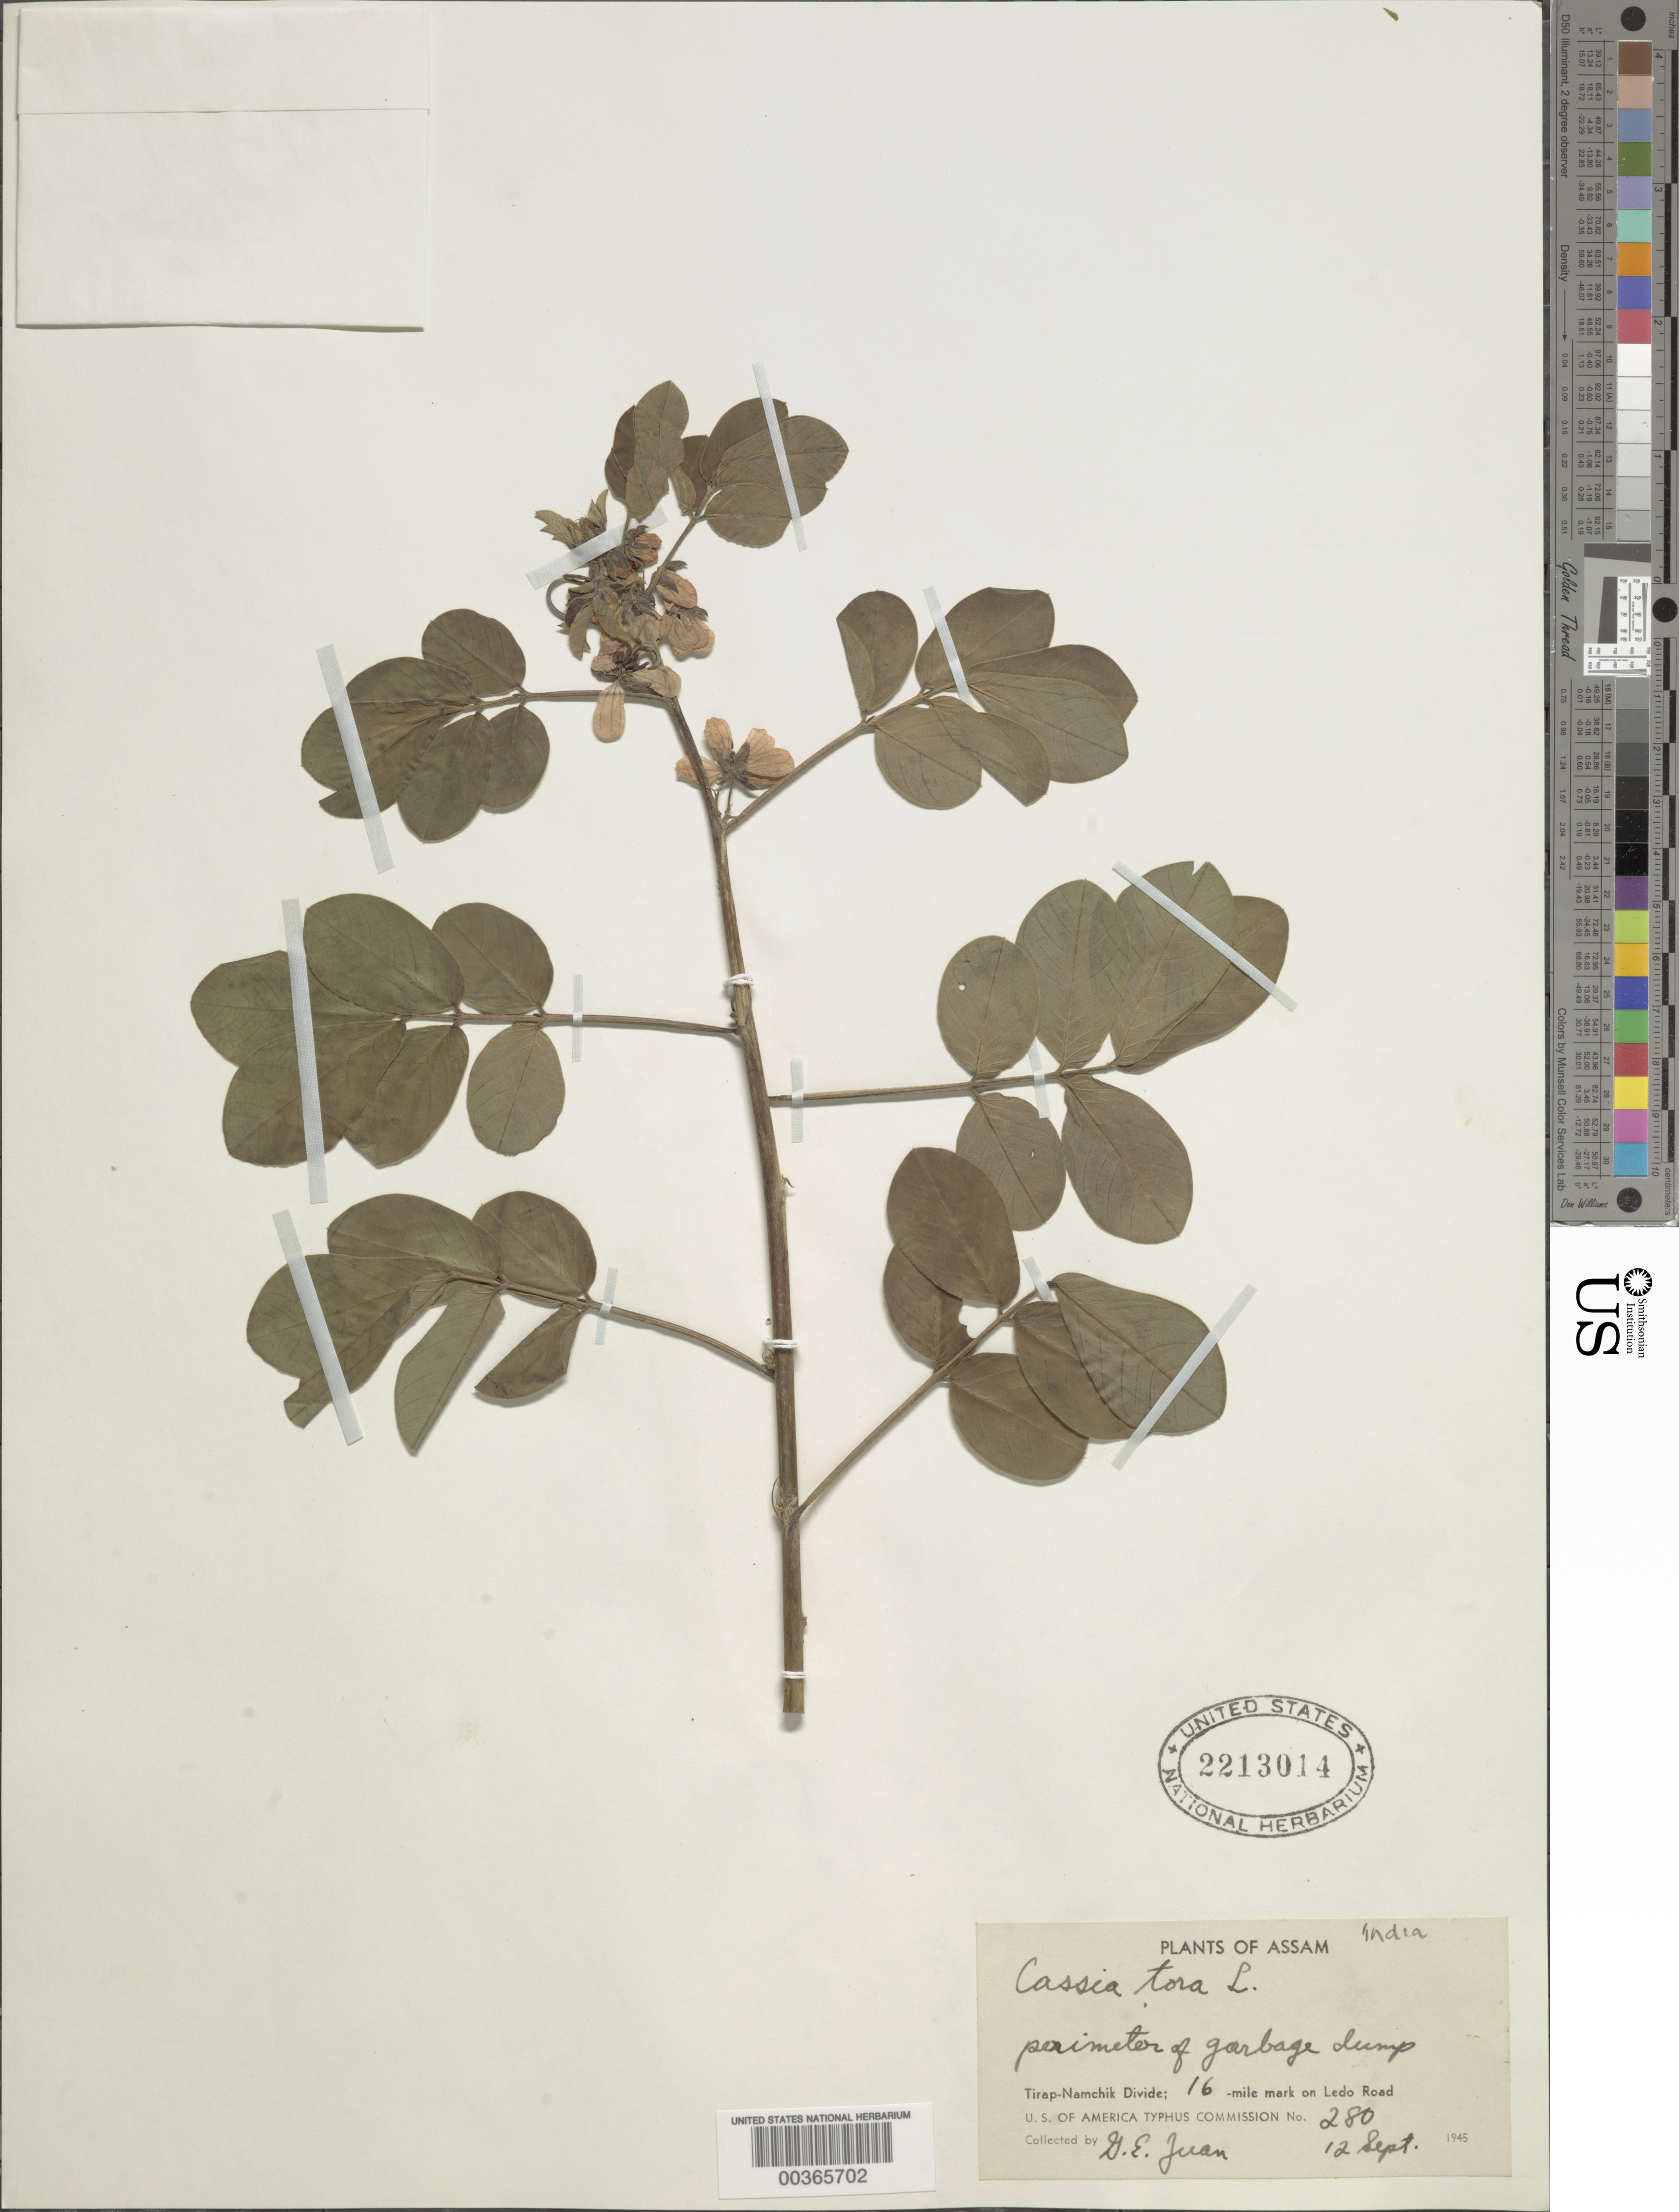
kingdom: Plantae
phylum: Tracheophyta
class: Magnoliopsida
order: Fabales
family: Fabaceae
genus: Senna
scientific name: Senna obtusifolia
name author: (L.) H.S. Irwin & Barneby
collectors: G. Juan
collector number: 280 USA Typhus Comm.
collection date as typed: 12 Sep 1945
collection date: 1945-09-12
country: India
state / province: Assam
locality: Tirap-namchik divide; 16 mile mark on ledo road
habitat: Perimeter of garbage dump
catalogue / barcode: US 2213014